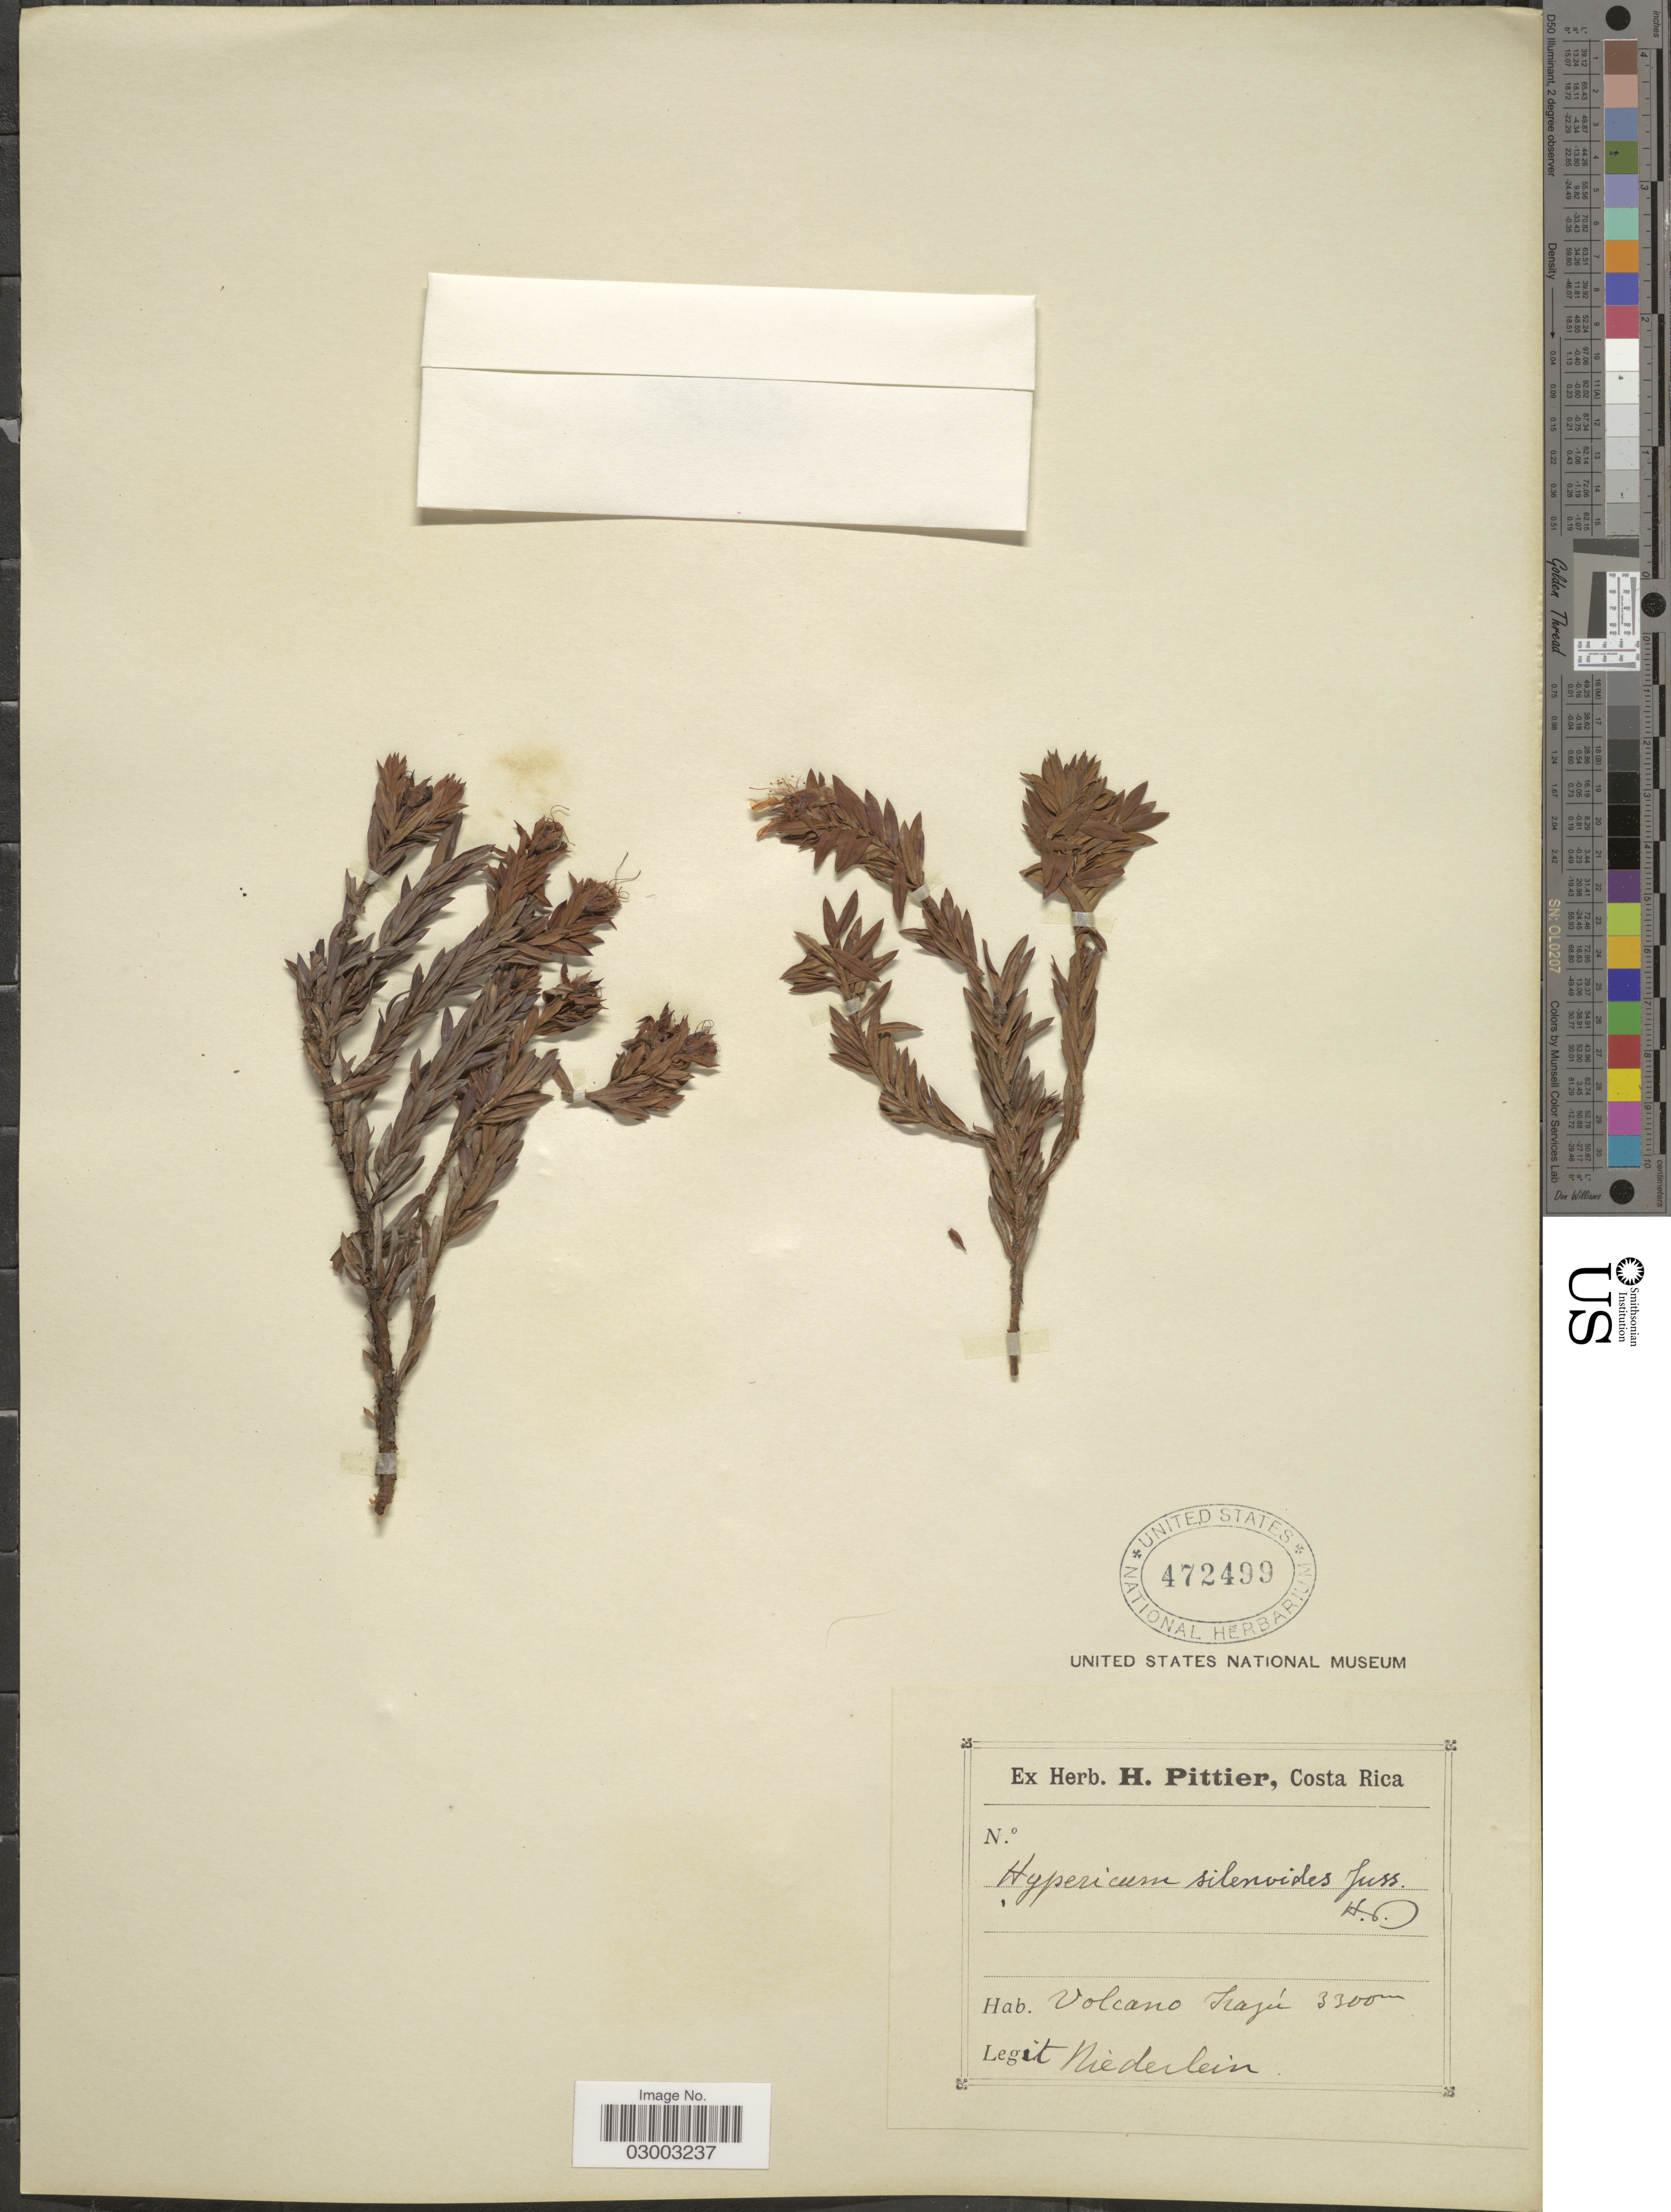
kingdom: Plantae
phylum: Tracheophyta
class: Magnoliopsida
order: Malpighiales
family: Hypericaceae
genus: Hypericum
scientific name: Hypericum irazuense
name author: Kuntze ex N. Robson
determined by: Strong, Mark T., (BOT), Smithsonian Institution - National Museum of Natural History (UNITED STATES)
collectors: Niederlein, --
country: Costa Rica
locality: Volcano Irazú.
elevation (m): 3300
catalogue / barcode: US 472499